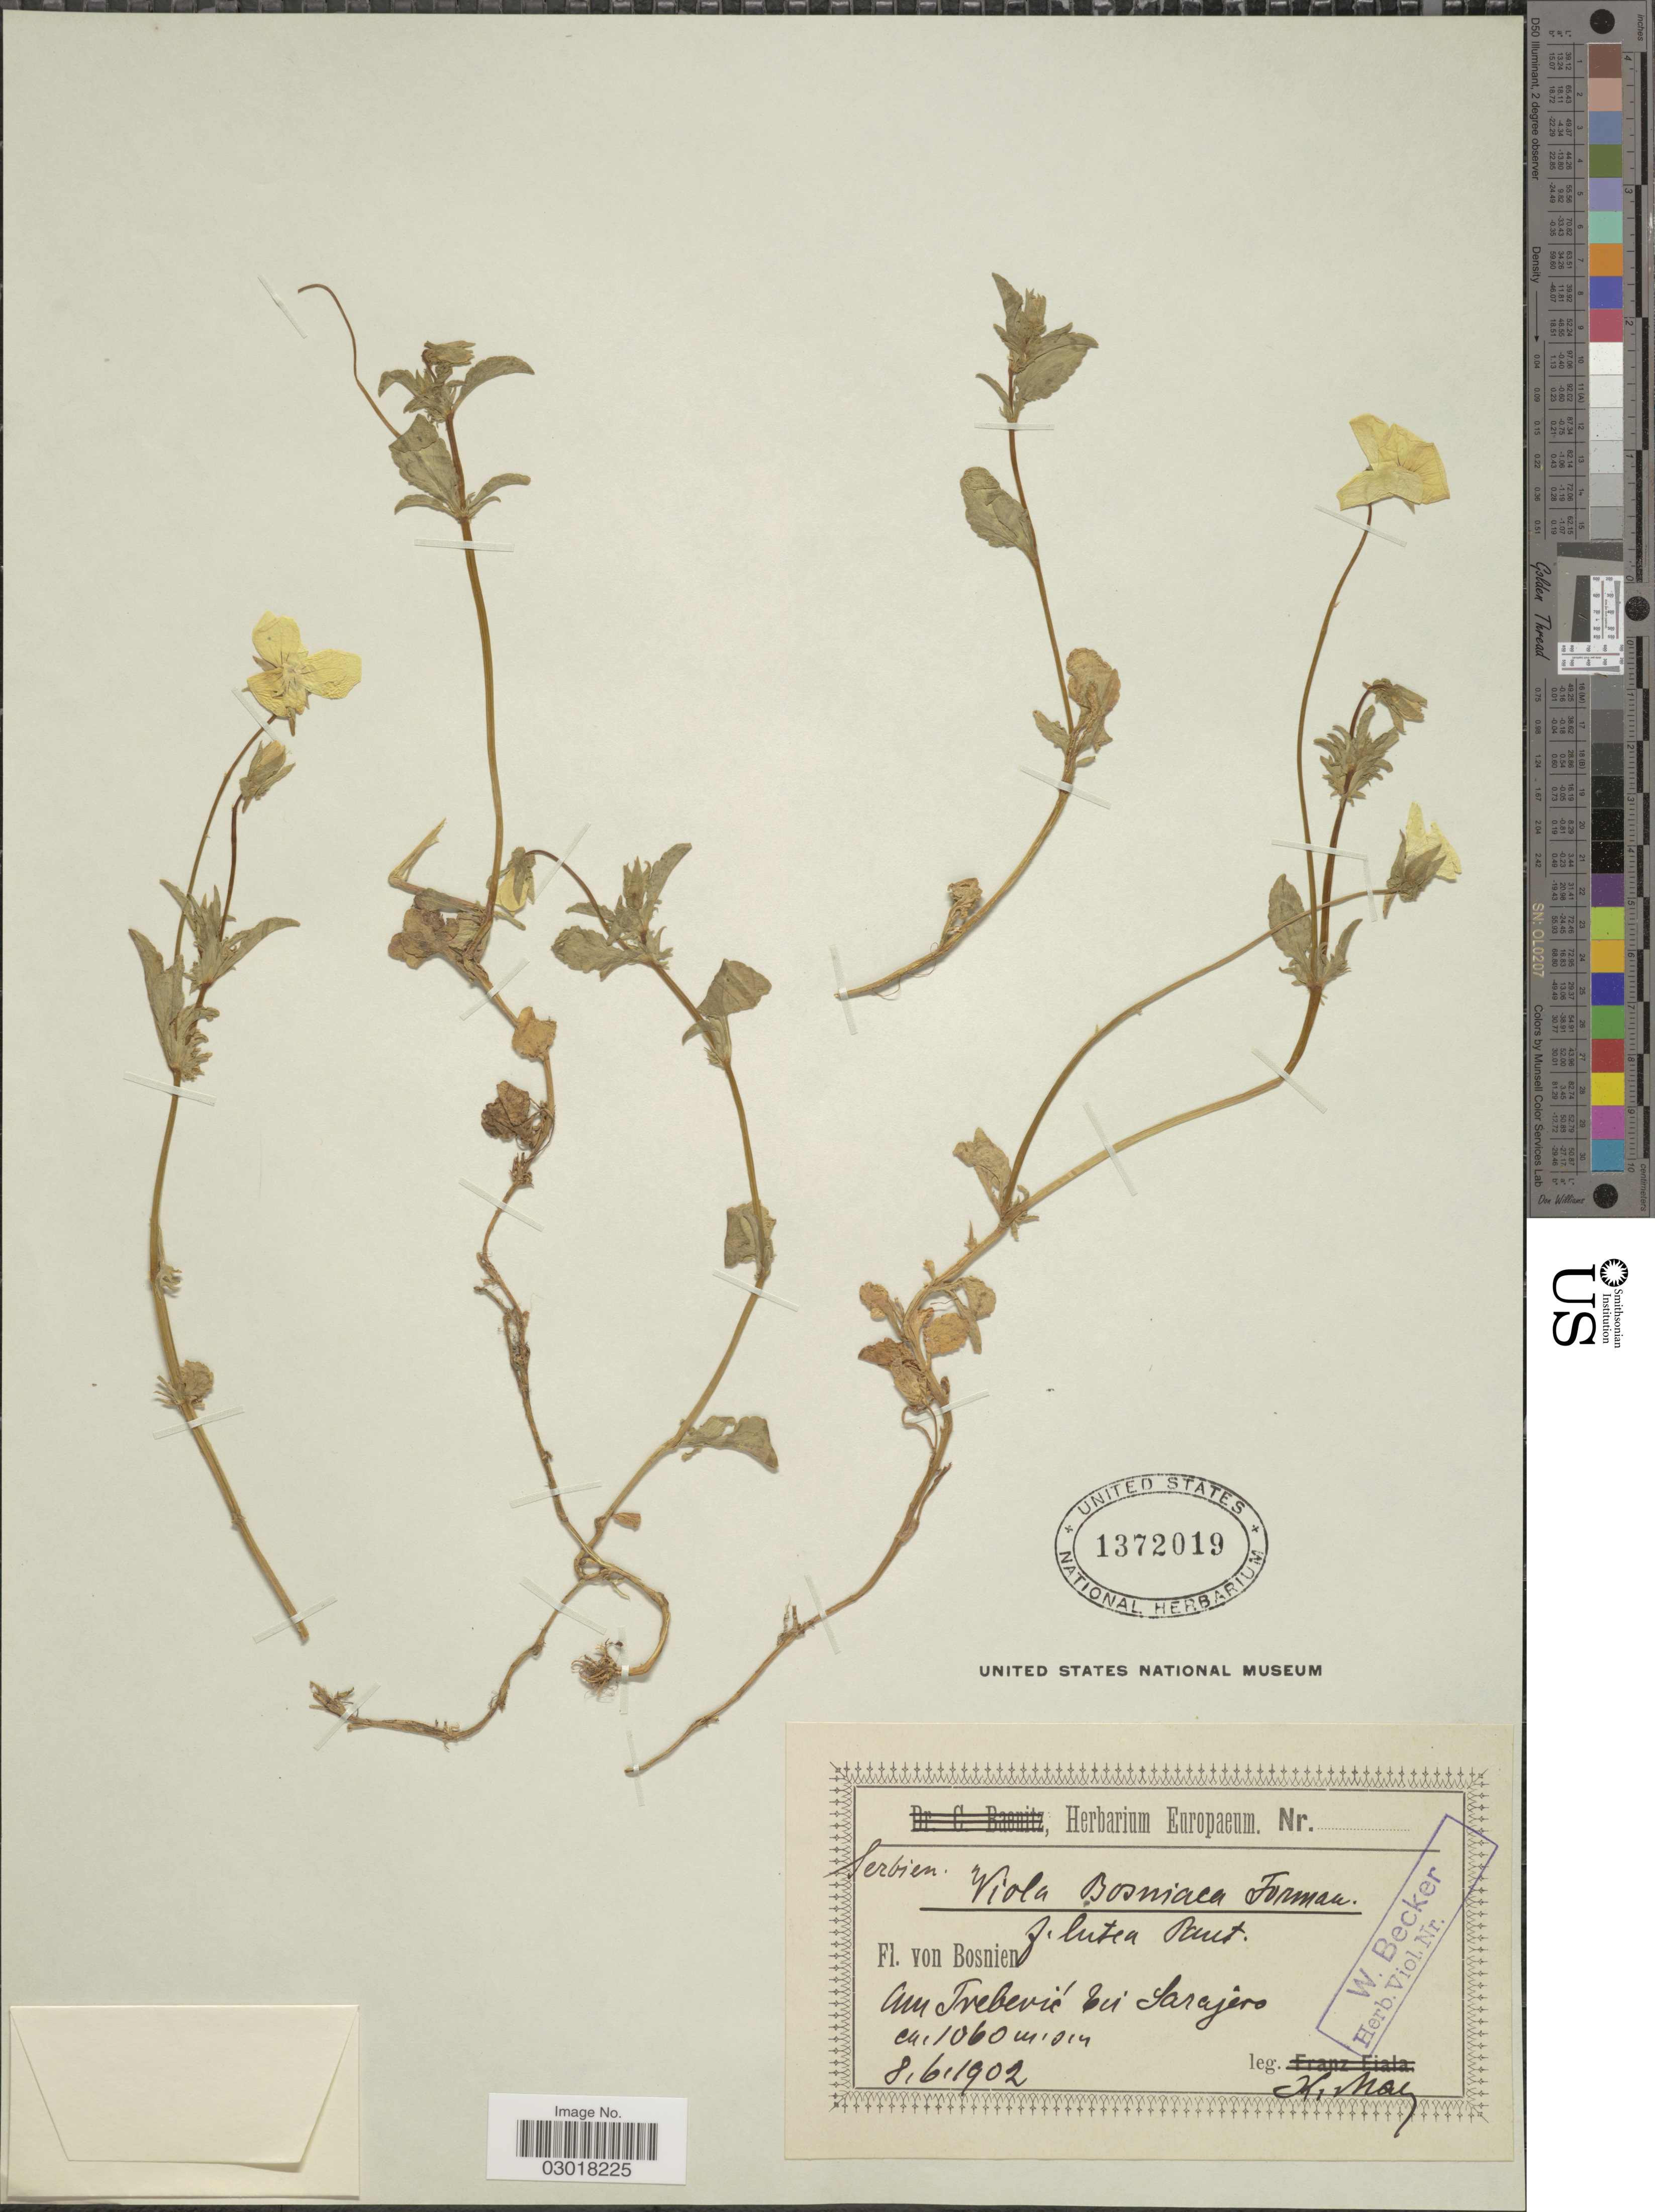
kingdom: Plantae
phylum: Tracheophyta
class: Magnoliopsida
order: Malpighiales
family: Violaceae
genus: Viola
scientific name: Viola bosniaca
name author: Formánek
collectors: K. Malý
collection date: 1902-06-08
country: Bosnia and Herzegovina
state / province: Federation of B&H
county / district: Sarajevo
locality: Fl. von Bosnien. Am Trebevic bei Sarajero.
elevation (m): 1060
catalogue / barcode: US 1372019